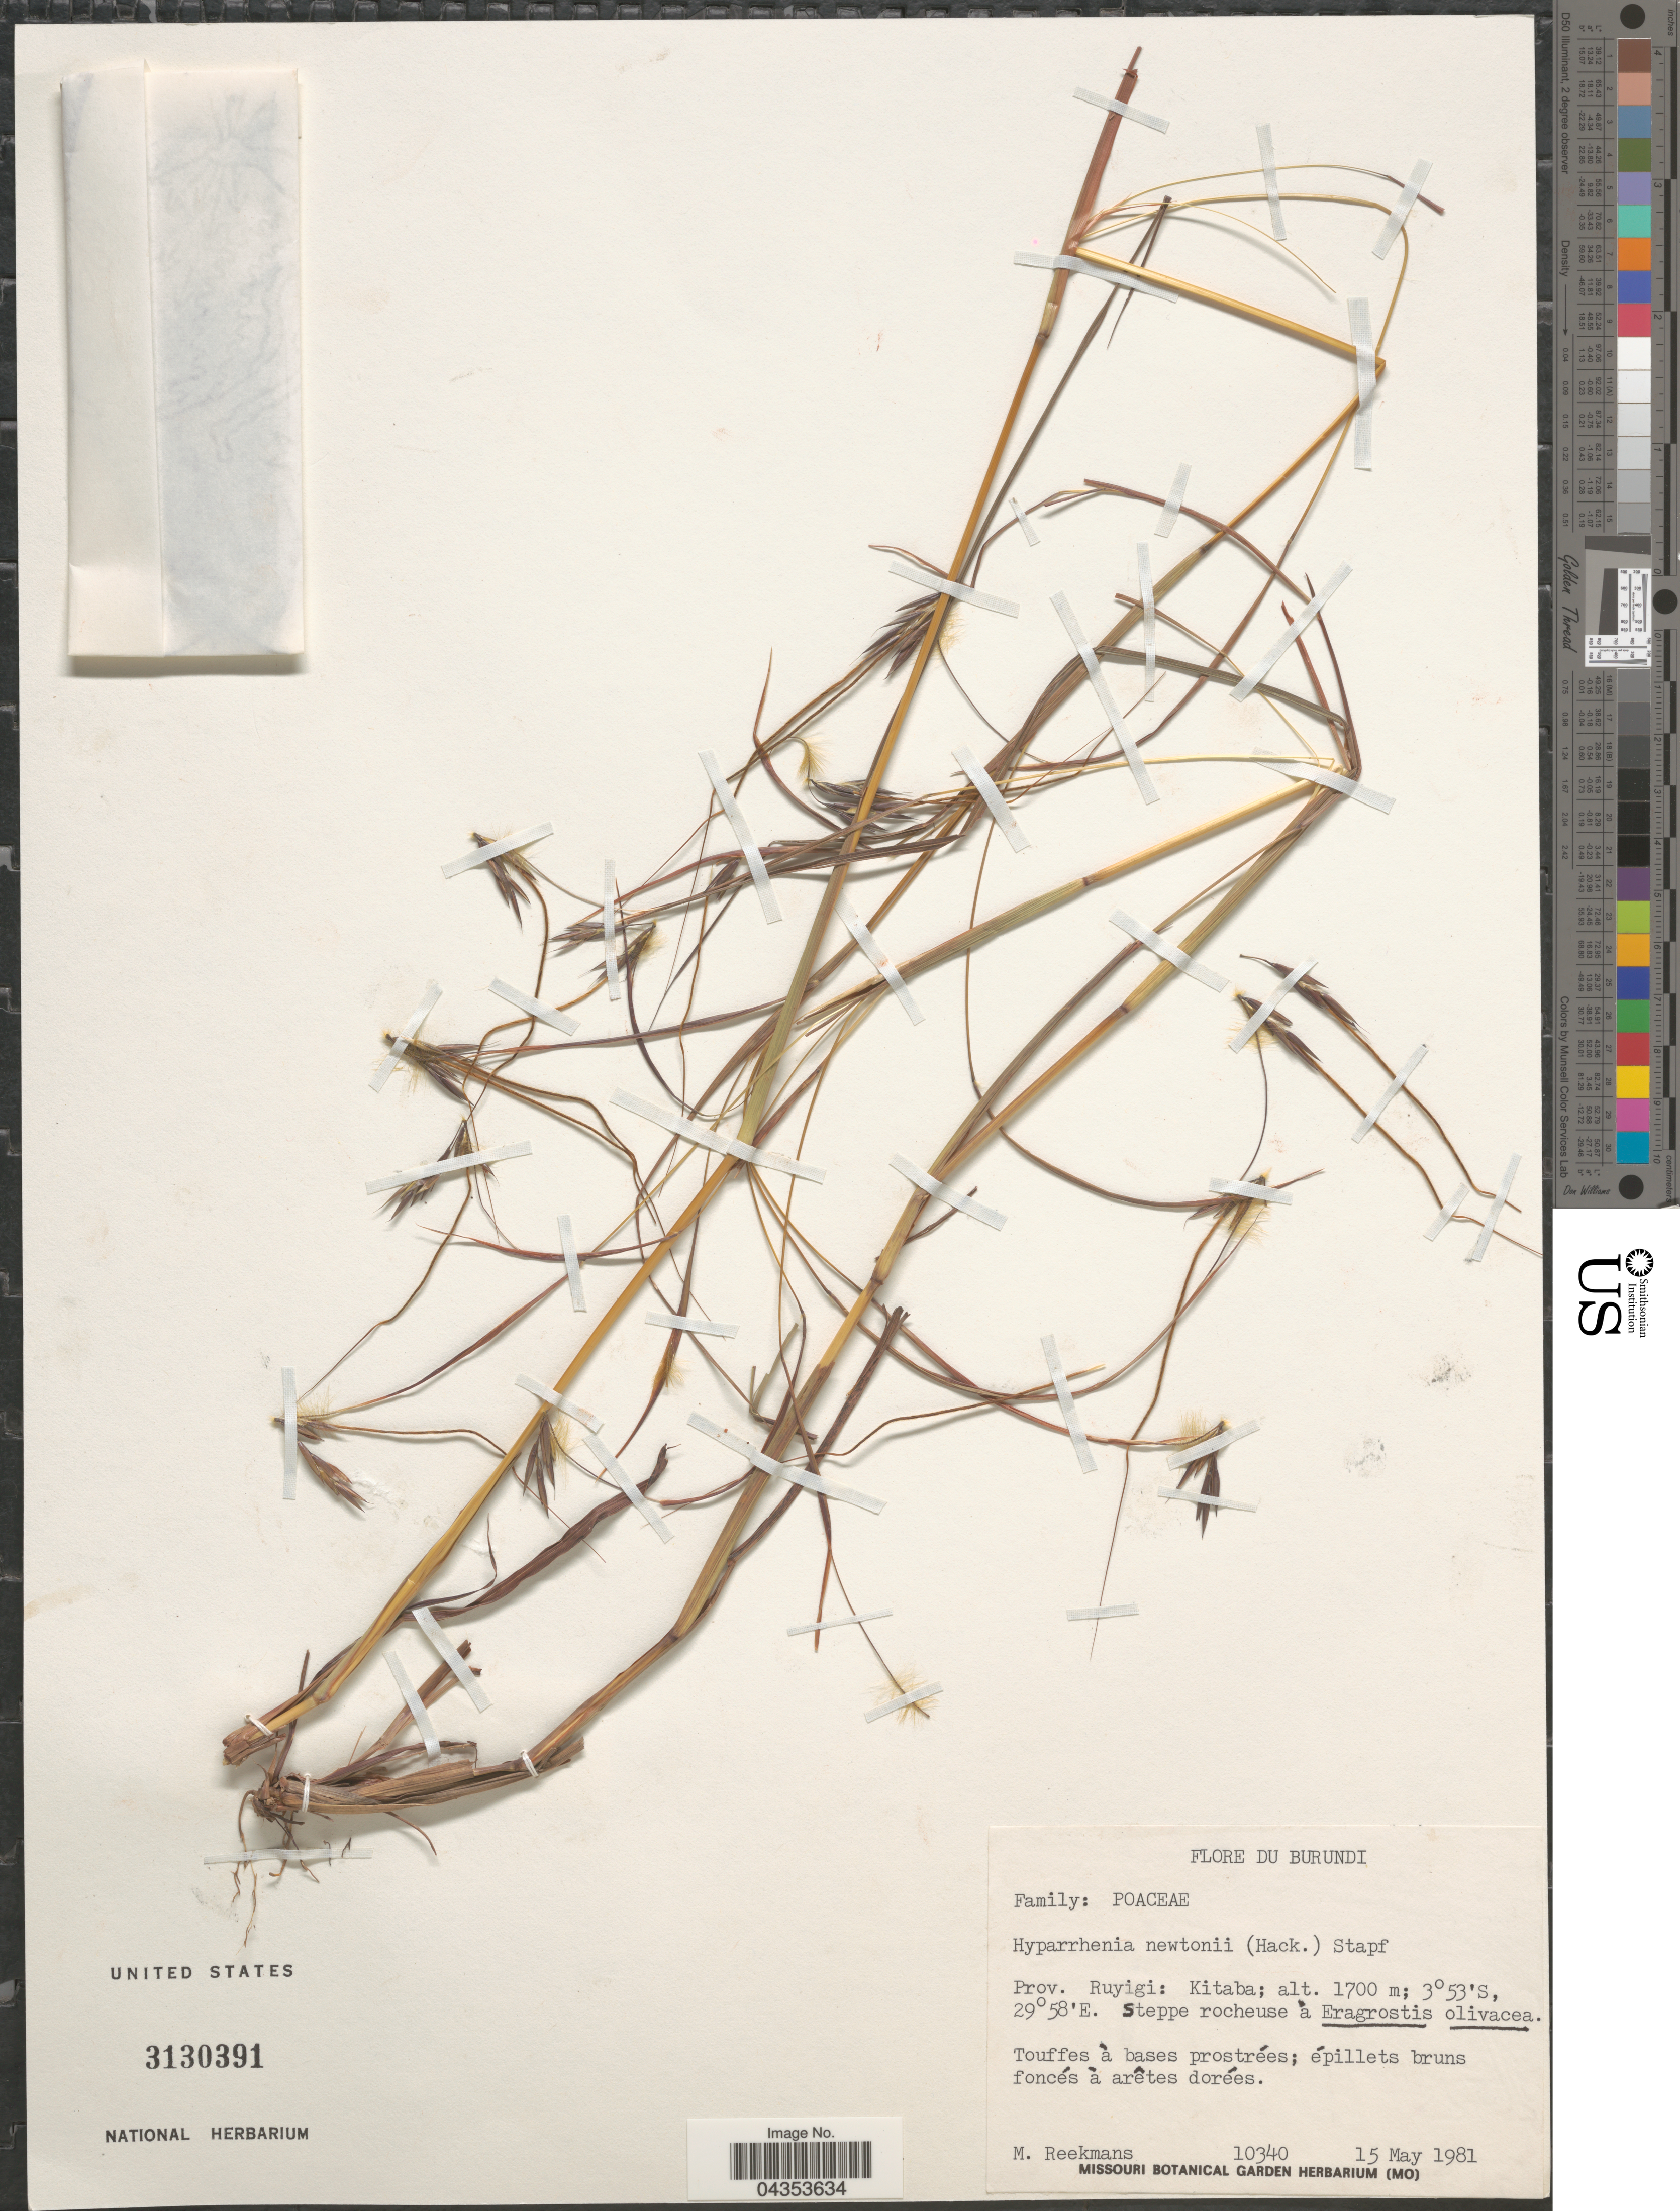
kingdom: Plantae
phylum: Tracheophyta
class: Liliopsida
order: Poales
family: Poaceae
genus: Hyparrhenia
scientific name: Hyparrhenia newtonii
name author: (Hack.) Staf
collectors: M. Reekmans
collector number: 10340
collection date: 1981-05-15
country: Burundi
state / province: Ruyigi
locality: Kitaba.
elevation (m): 1700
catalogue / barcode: US 3130391